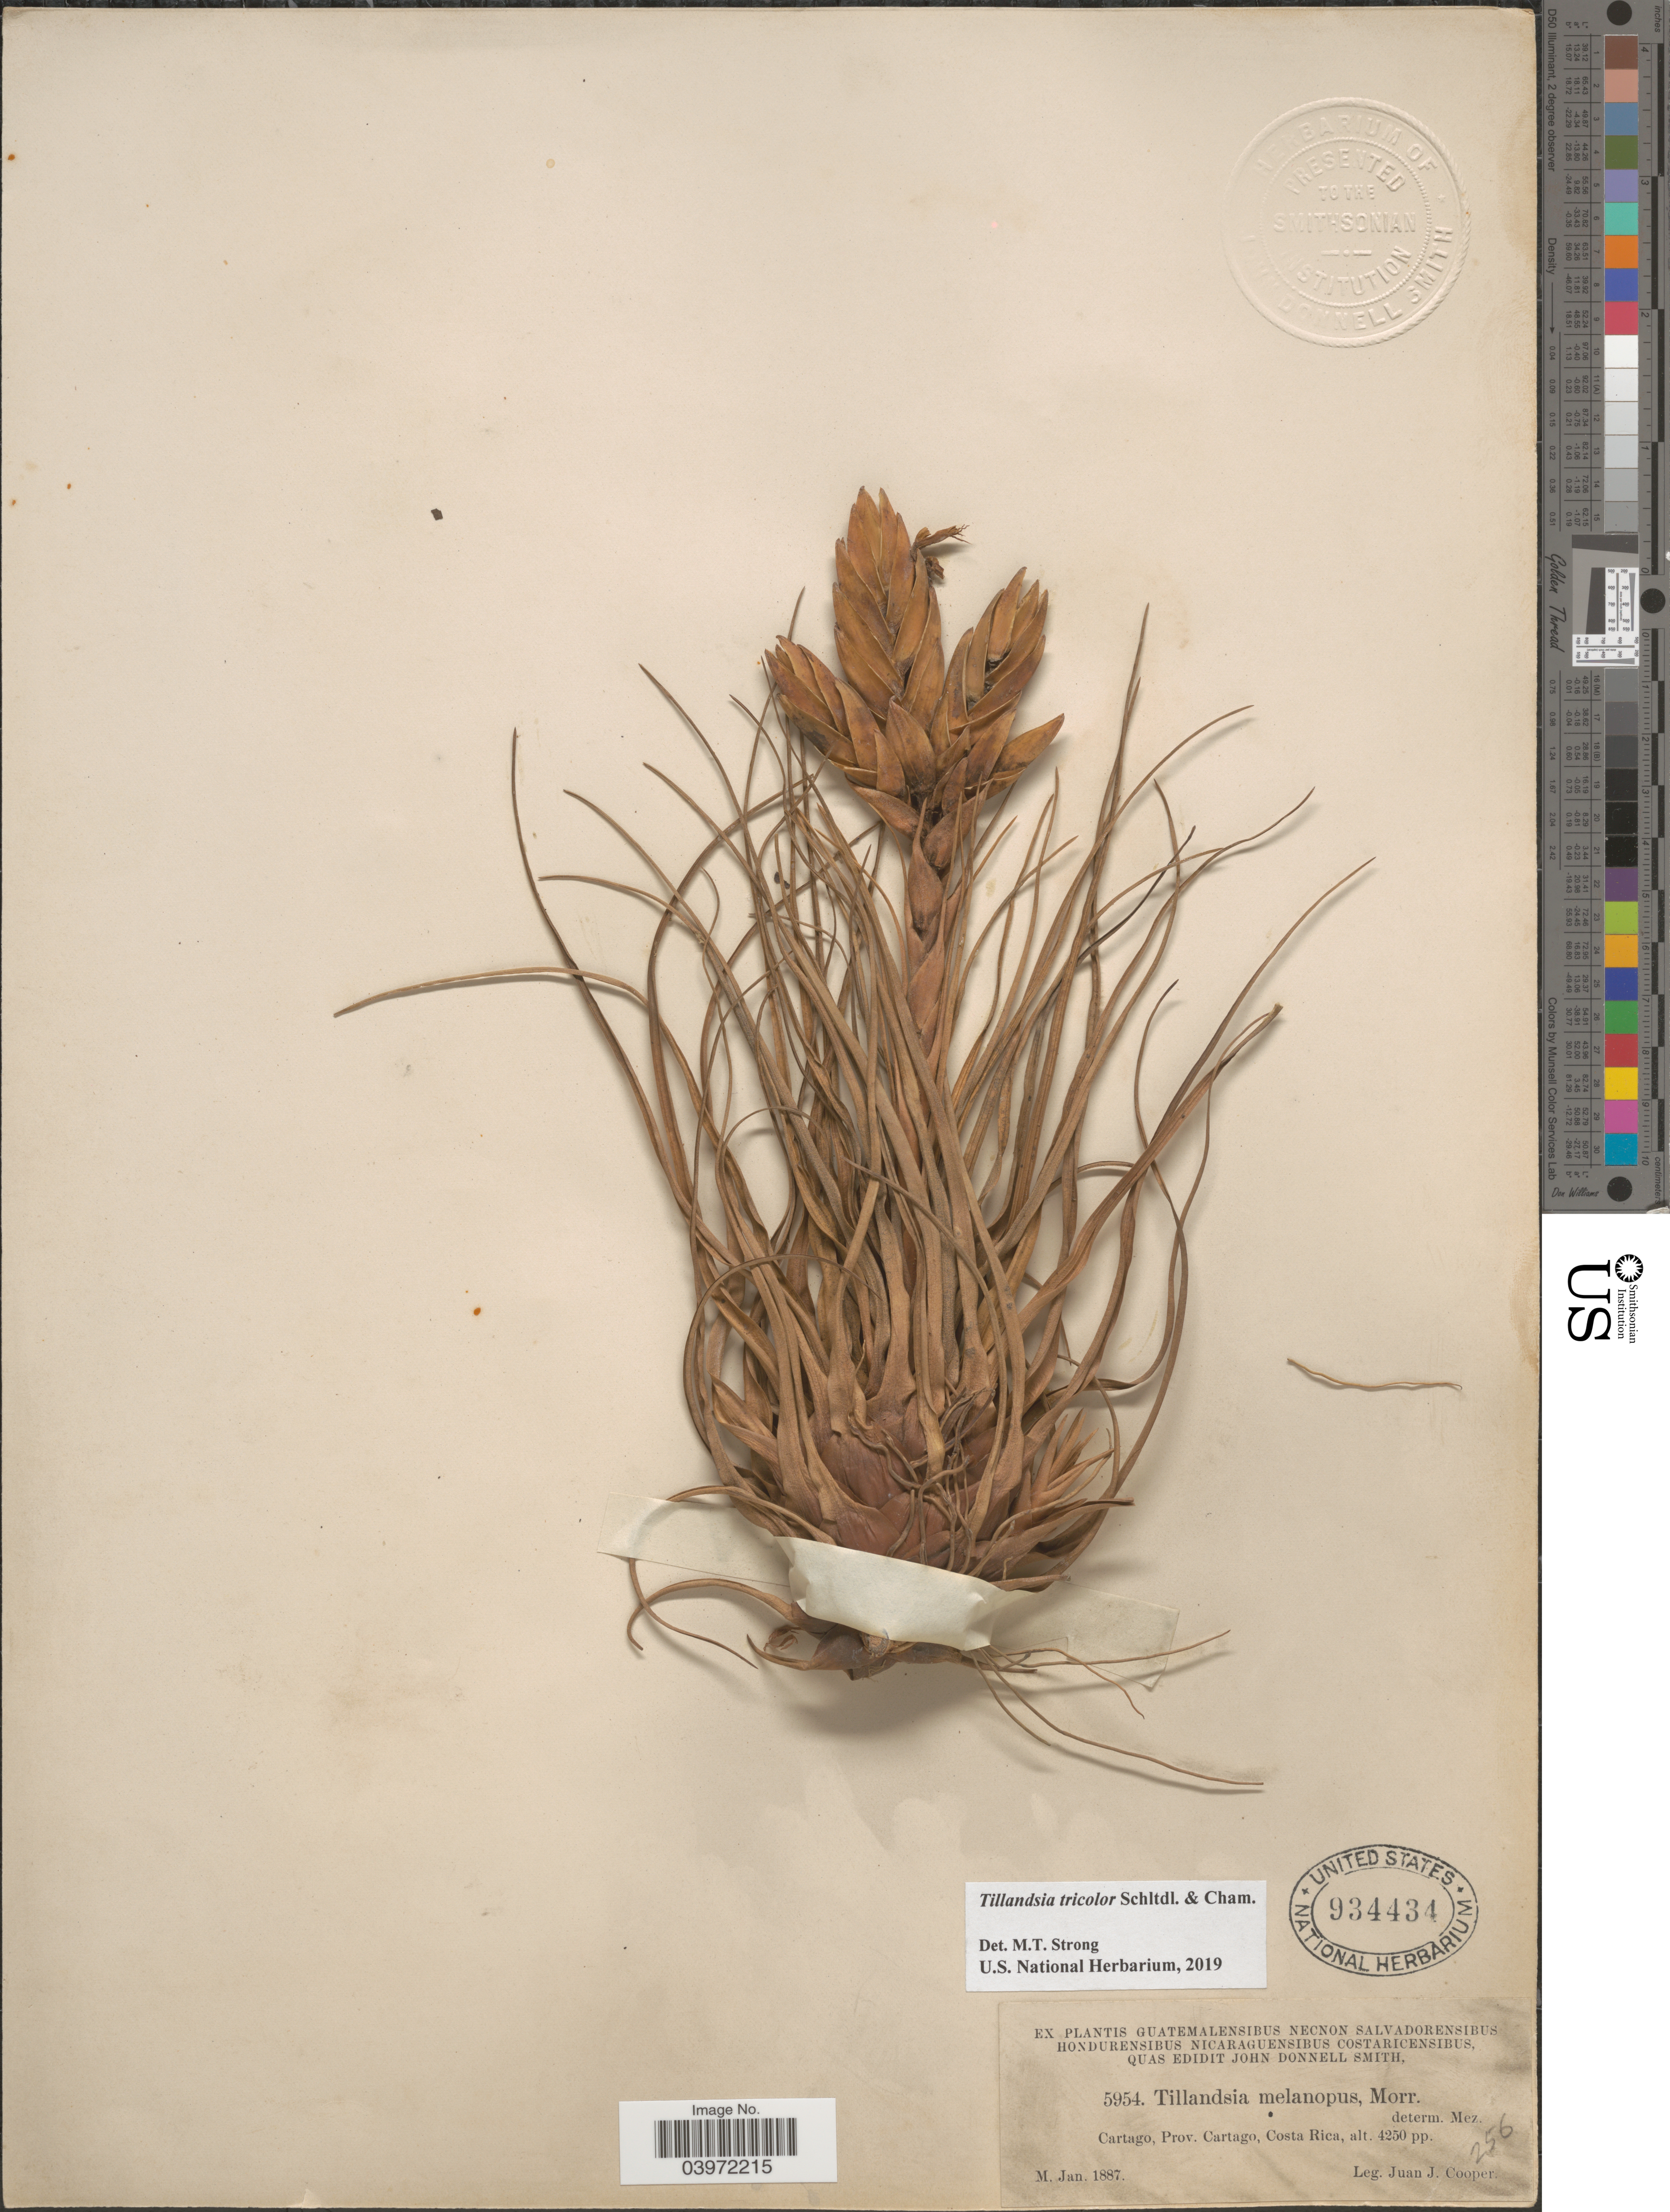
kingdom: Plantae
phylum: Tracheophyta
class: Liliopsida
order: Poales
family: Bromeliaceae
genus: Tillandsia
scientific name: Tillandsia tricolor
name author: Schltdl. & Cham.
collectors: J. J. Cooper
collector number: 5954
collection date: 1887-01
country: Costa Rica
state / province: Cartago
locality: Cartago.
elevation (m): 1295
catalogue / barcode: US 934434